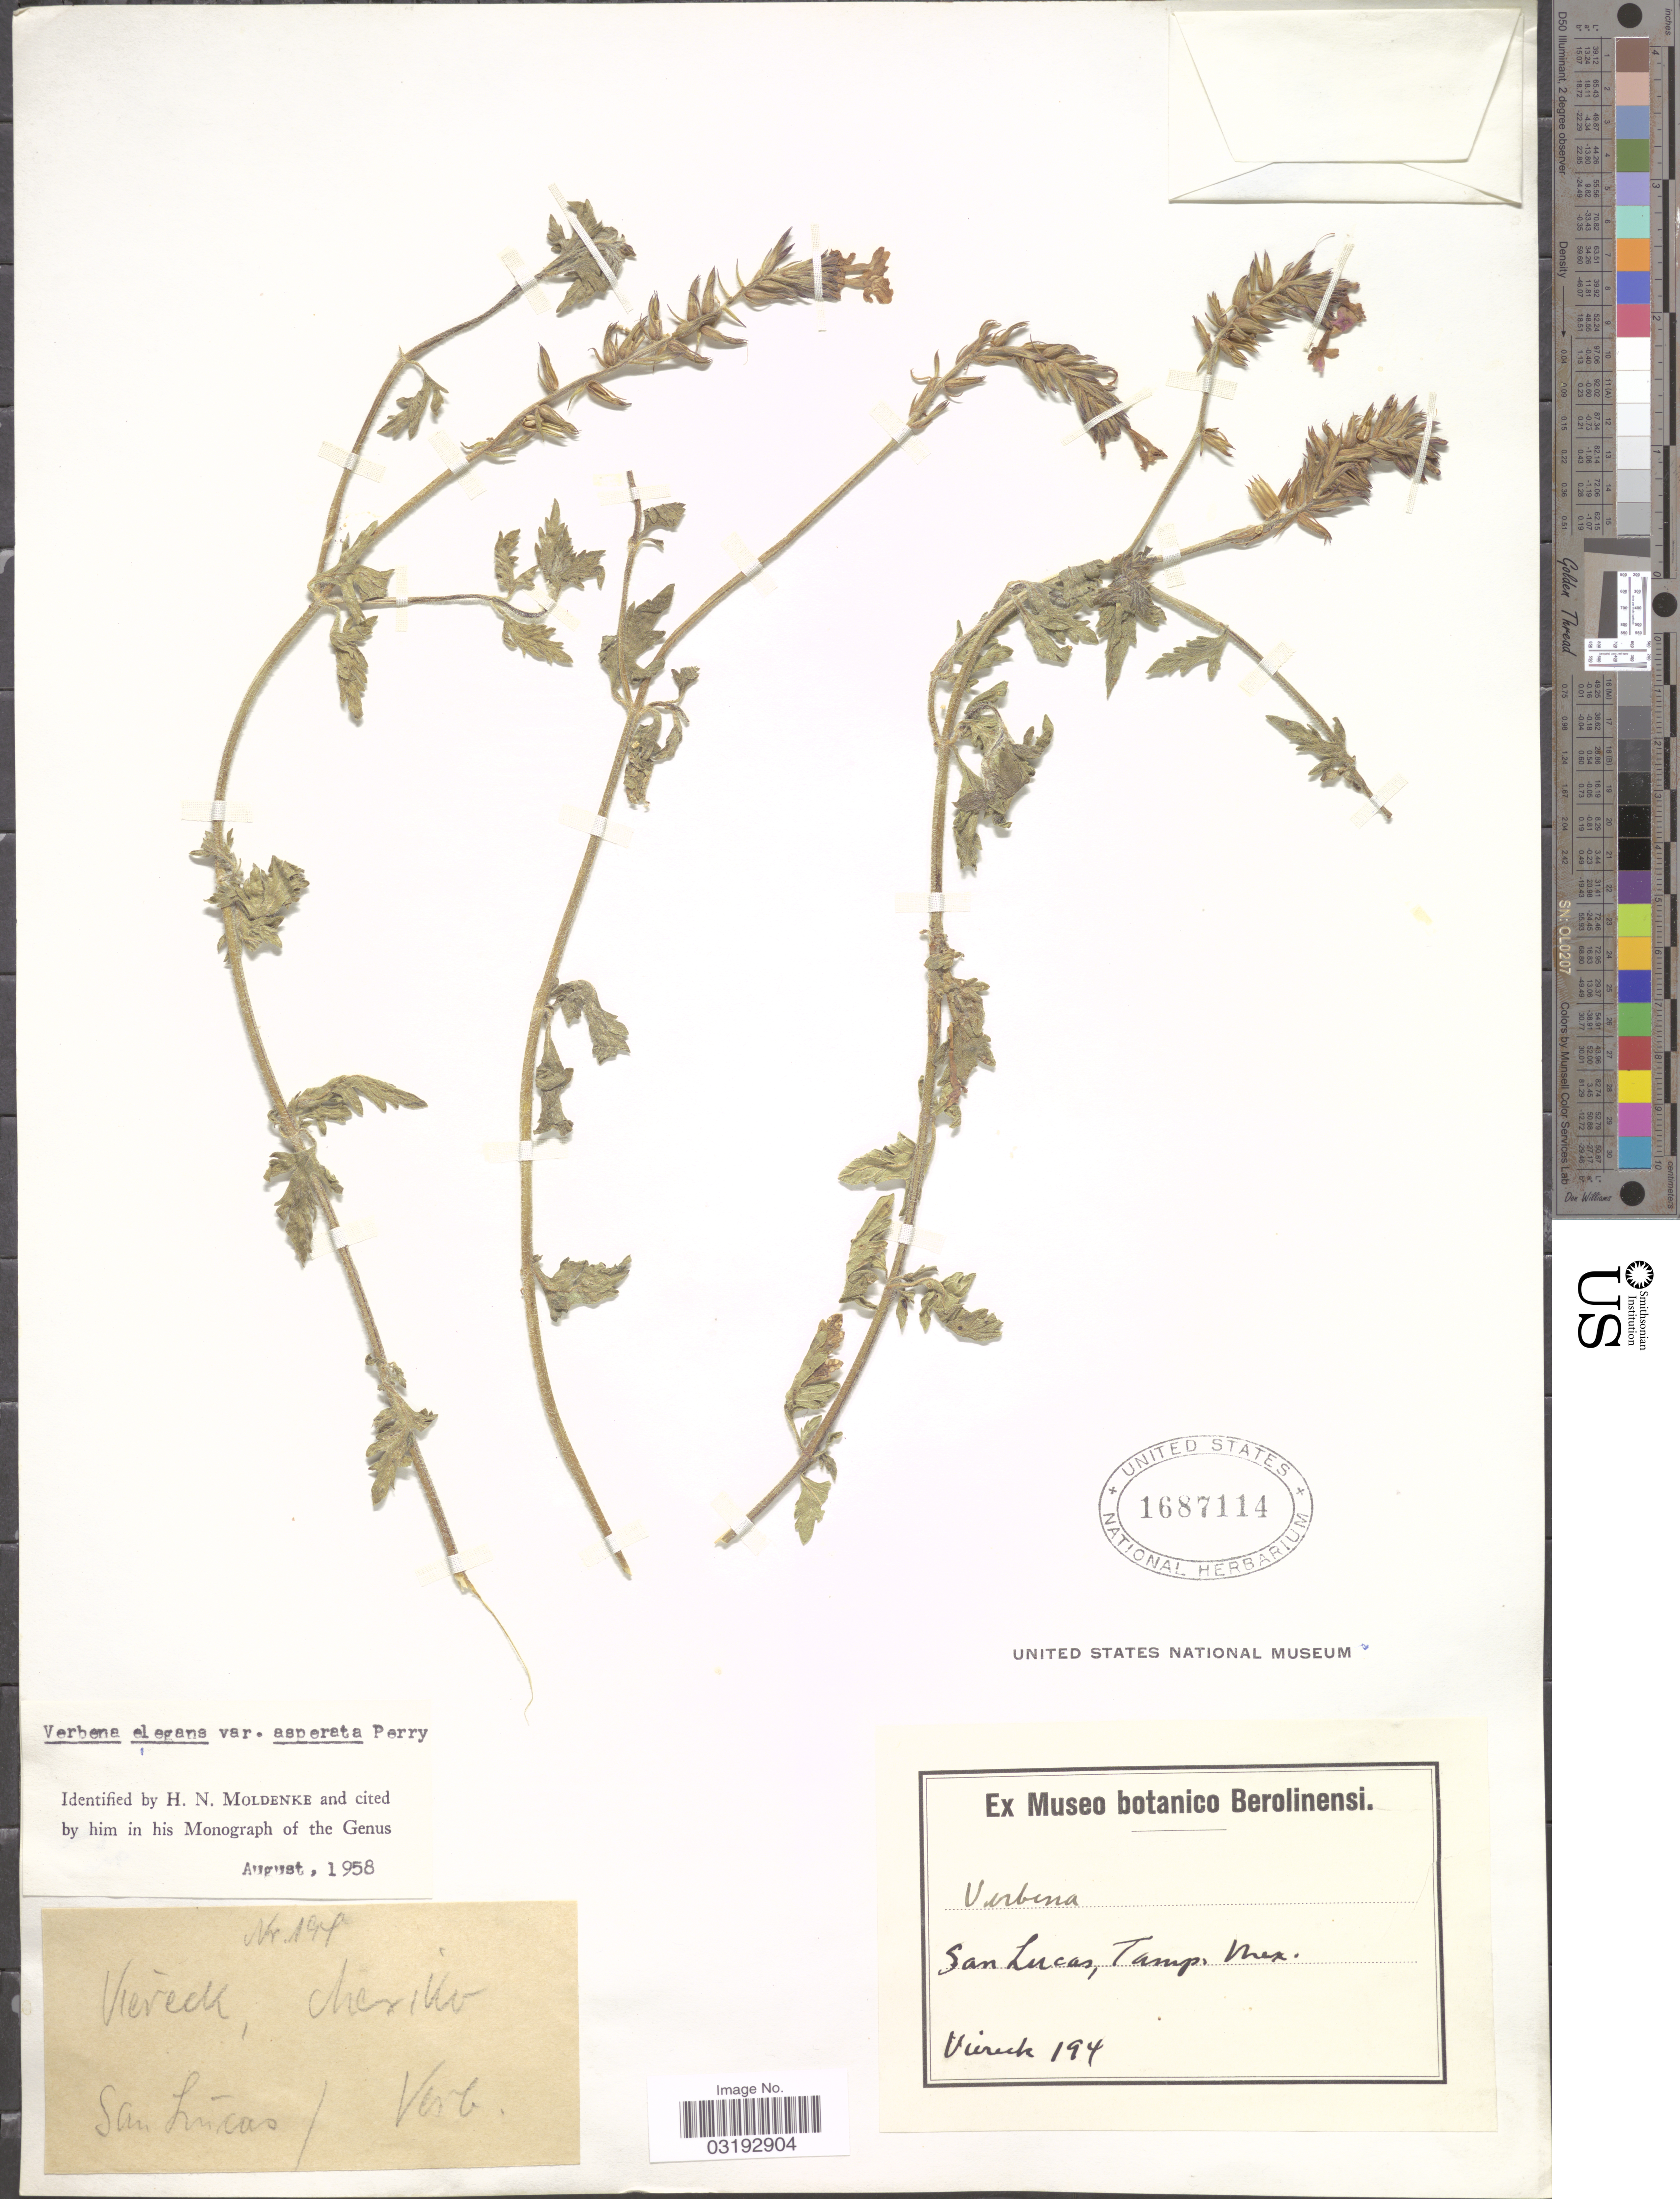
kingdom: Plantae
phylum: Tracheophyta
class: Magnoliopsida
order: Lamiales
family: Verbenaceae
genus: Verbena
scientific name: Verbena elegans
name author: Kunth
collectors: -. Viereck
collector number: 194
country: Mexico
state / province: Tamaulipas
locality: San Lúcas.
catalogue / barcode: US 1687114